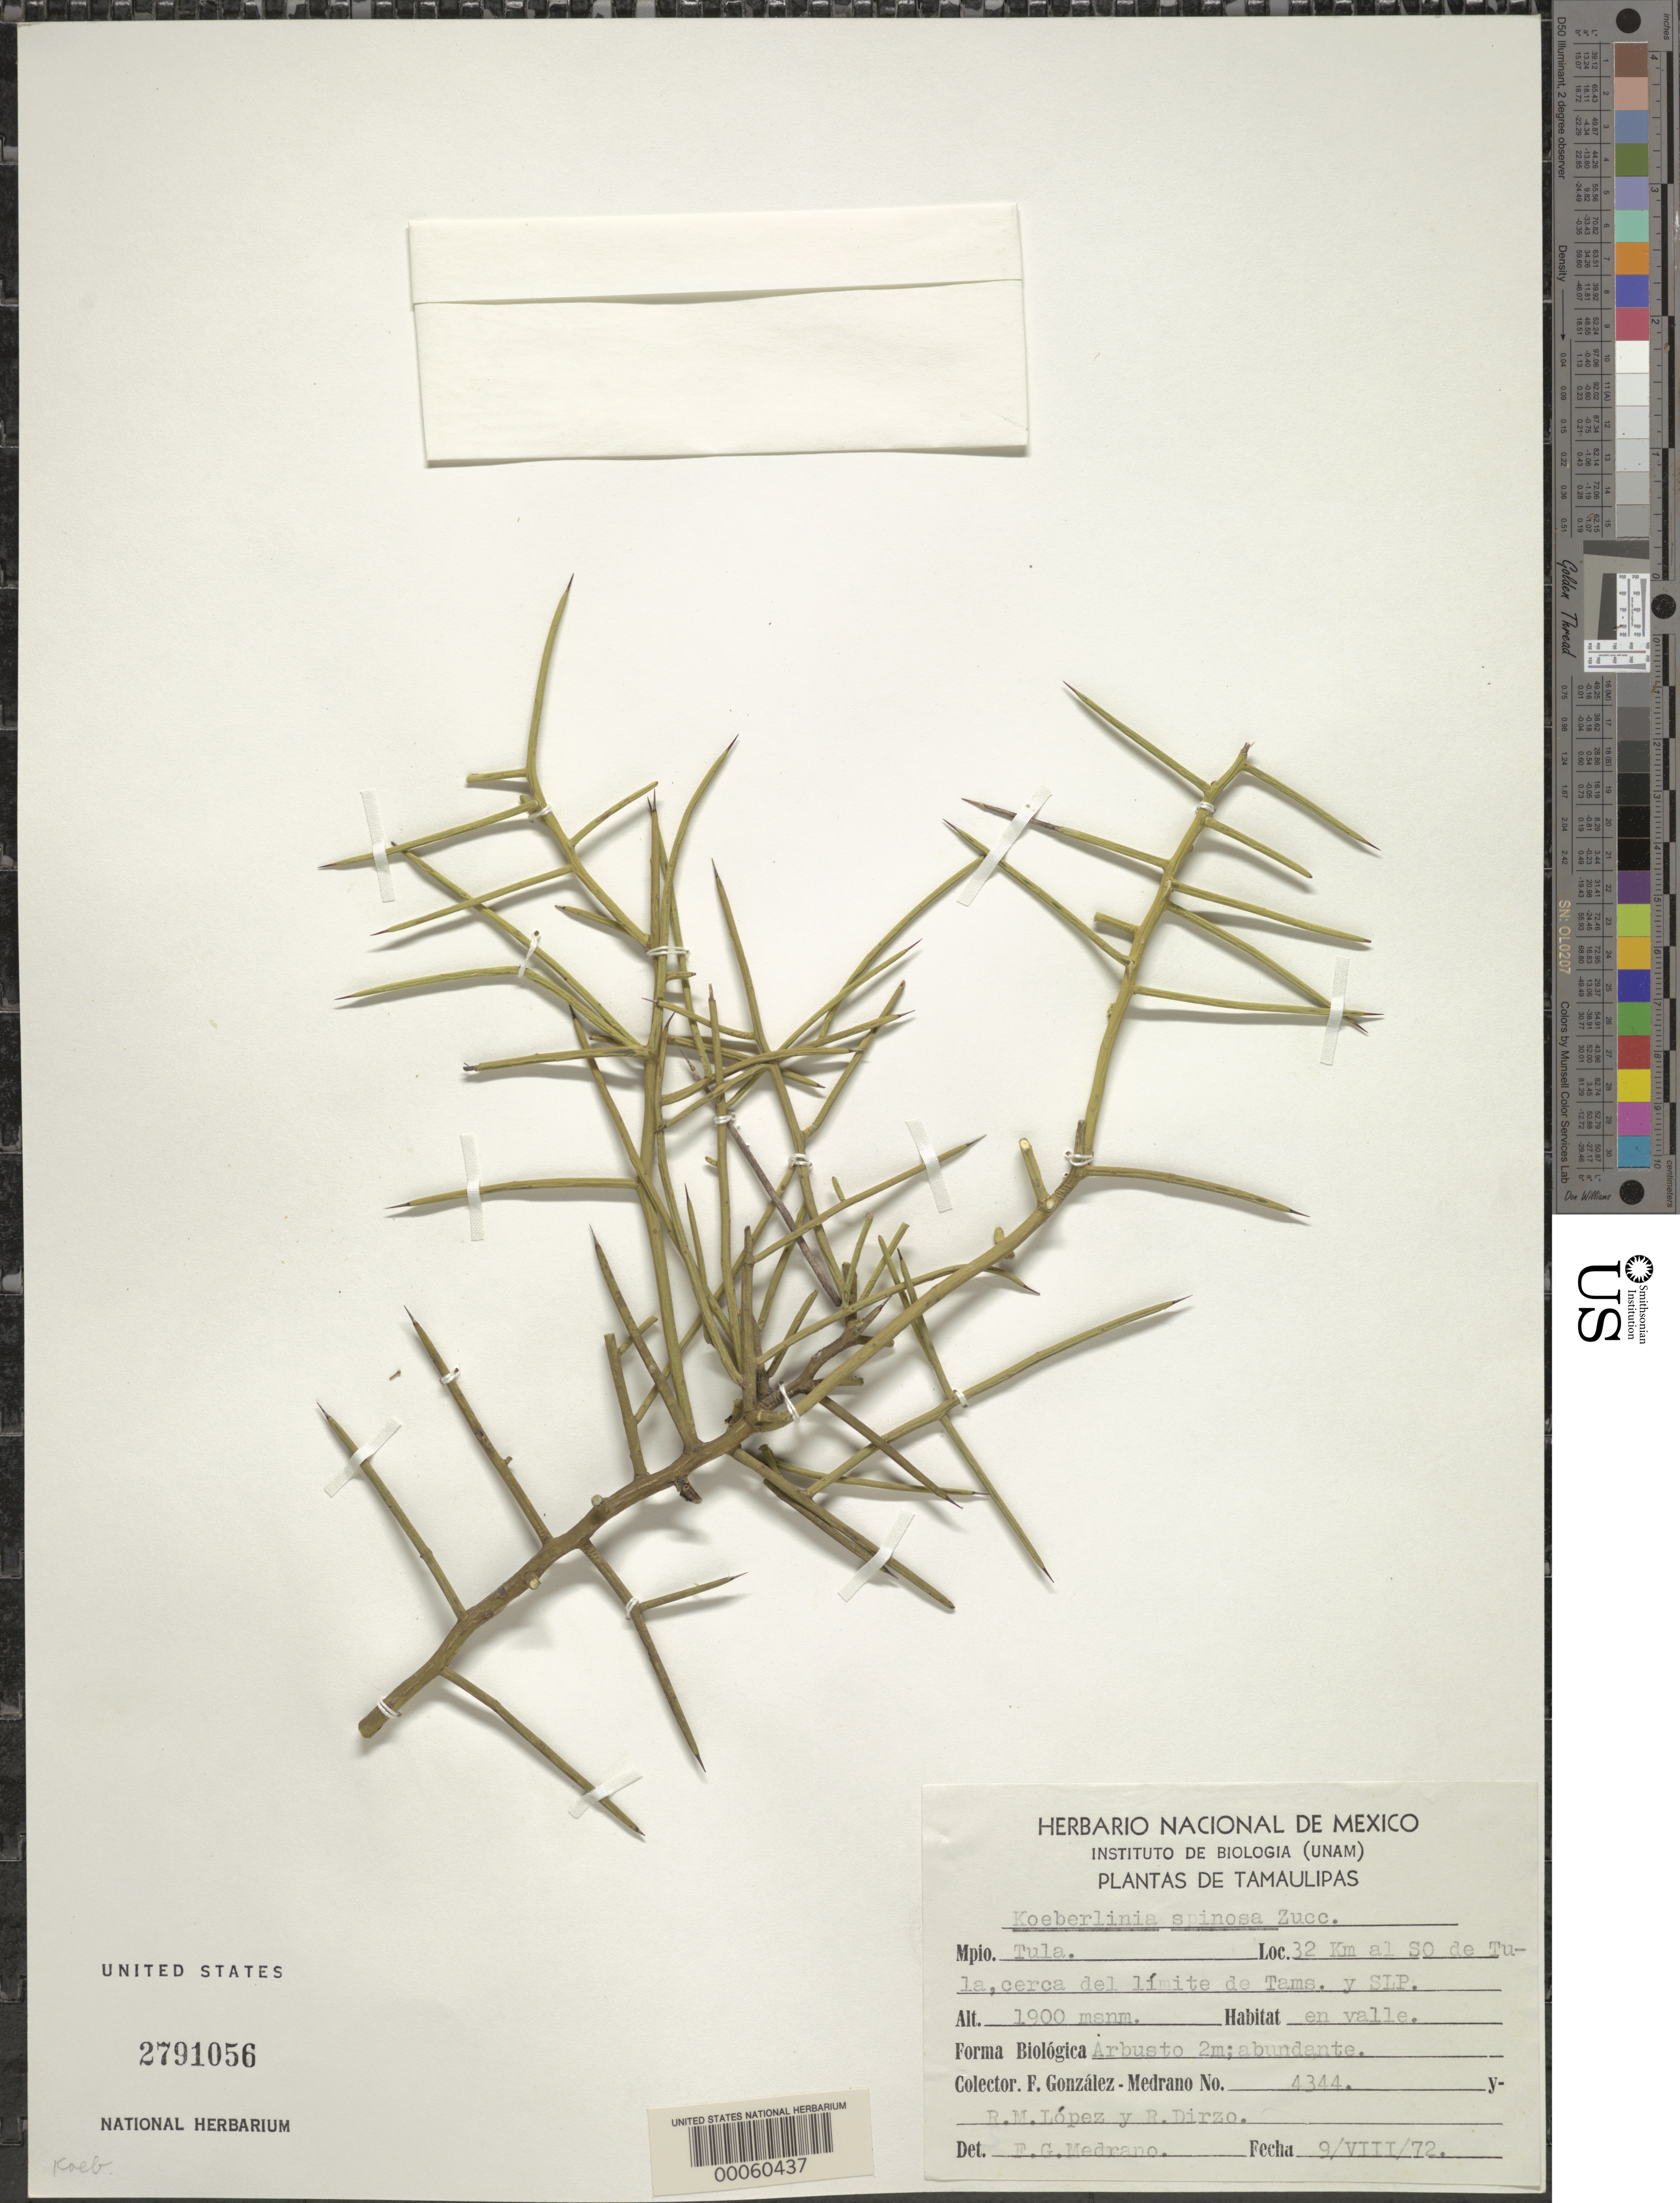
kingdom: Plantae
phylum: Tracheophyta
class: Magnoliopsida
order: Brassicales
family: Koeberliniaceae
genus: Koeberlinia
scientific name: Koeberlinia spinosa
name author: Zucc.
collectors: F. Medrano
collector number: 4344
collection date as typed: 09 Aug 1972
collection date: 1972-08-09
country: Mexico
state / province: Tamaulipas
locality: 32 km SW of Tula, around the border of Tamaulipas and San Luis Potosi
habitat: Valley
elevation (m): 1900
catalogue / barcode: US 2791056